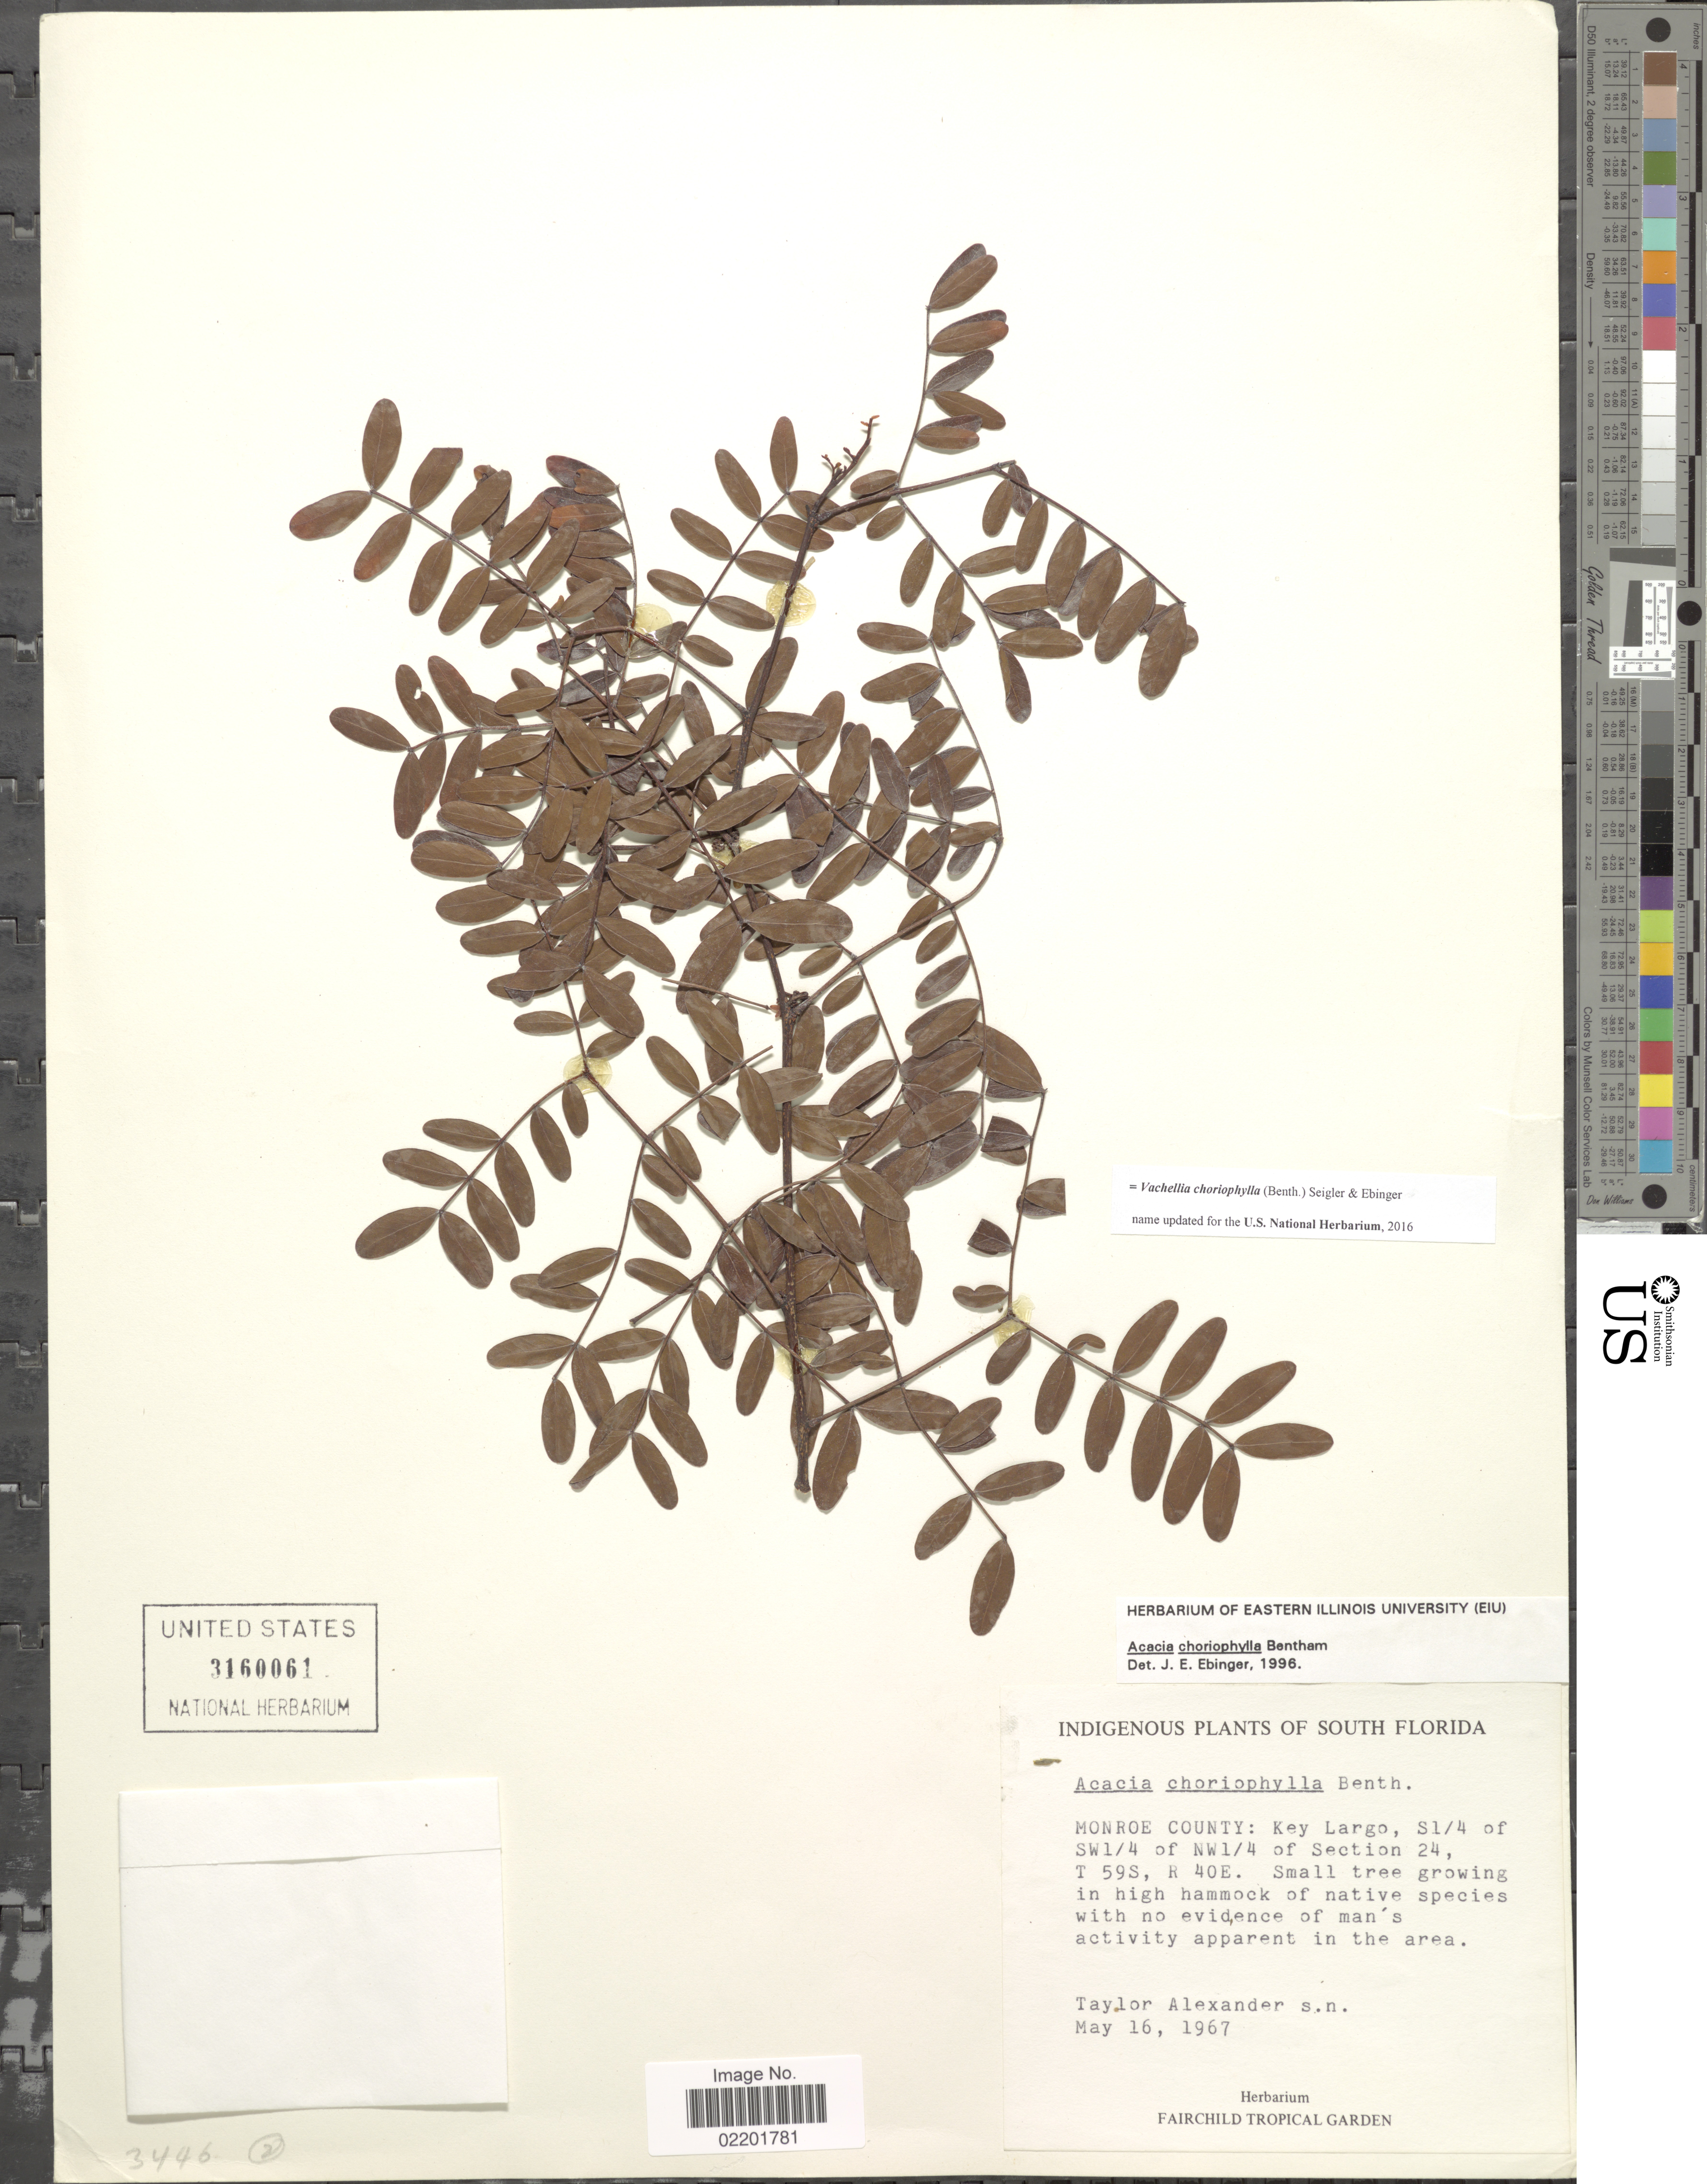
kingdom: Plantae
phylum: Tracheophyta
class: Magnoliopsida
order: Fabales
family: Fabaceae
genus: Vachellia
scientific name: Vachellia choriophylla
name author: (Benth.) Seigler & Ebinger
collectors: T. Alexander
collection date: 1967-05-16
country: United States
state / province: Florida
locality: South Florida, Monroe County, Key Largo, S1/4 of SW1/4 of NW1/4 of Section 24, T59S, R40E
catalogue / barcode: US 3160061